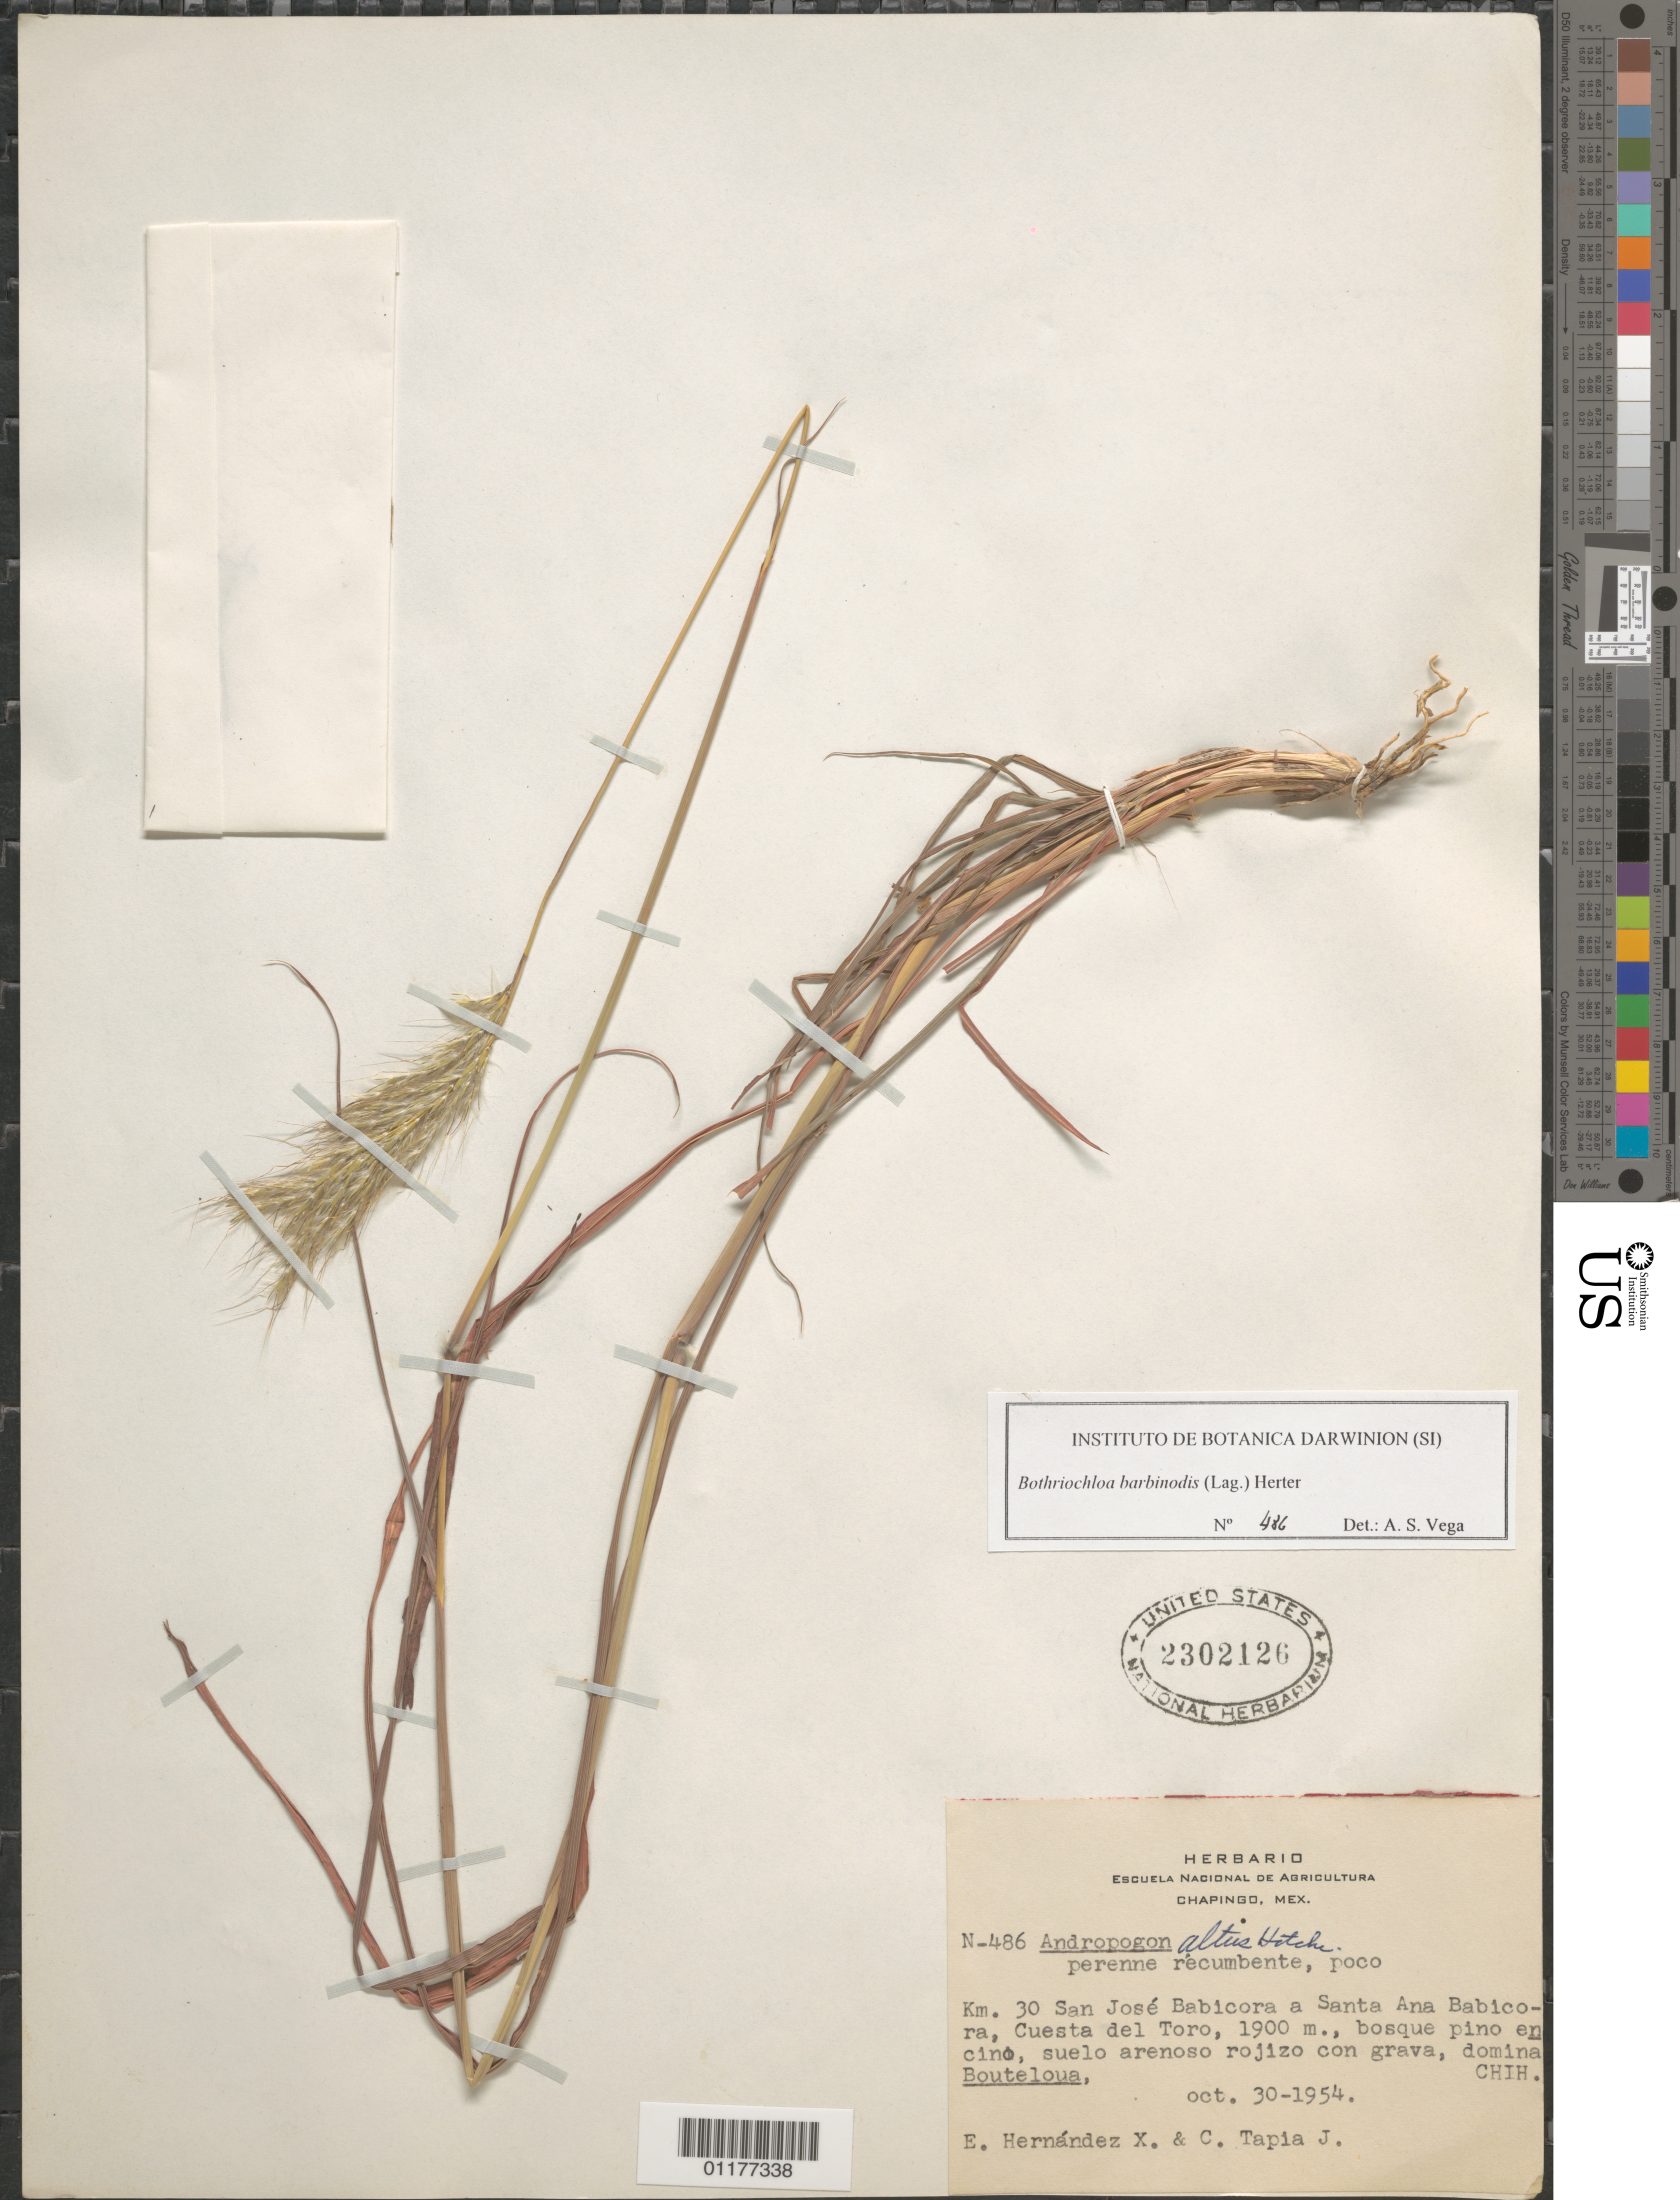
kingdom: Plantae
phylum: Tracheophyta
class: Liliopsida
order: Poales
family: Poaceae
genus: Bothriochloa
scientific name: Bothriochloa barbinodis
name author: (Lag.) Herter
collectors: E. I. Hernández-X. & C. Tapia-J.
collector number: N-486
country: Mexico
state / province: Chihuahua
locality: San Jose Babicora a Santa Ana Babicora, Custa del Toro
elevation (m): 1900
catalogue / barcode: US 2302126